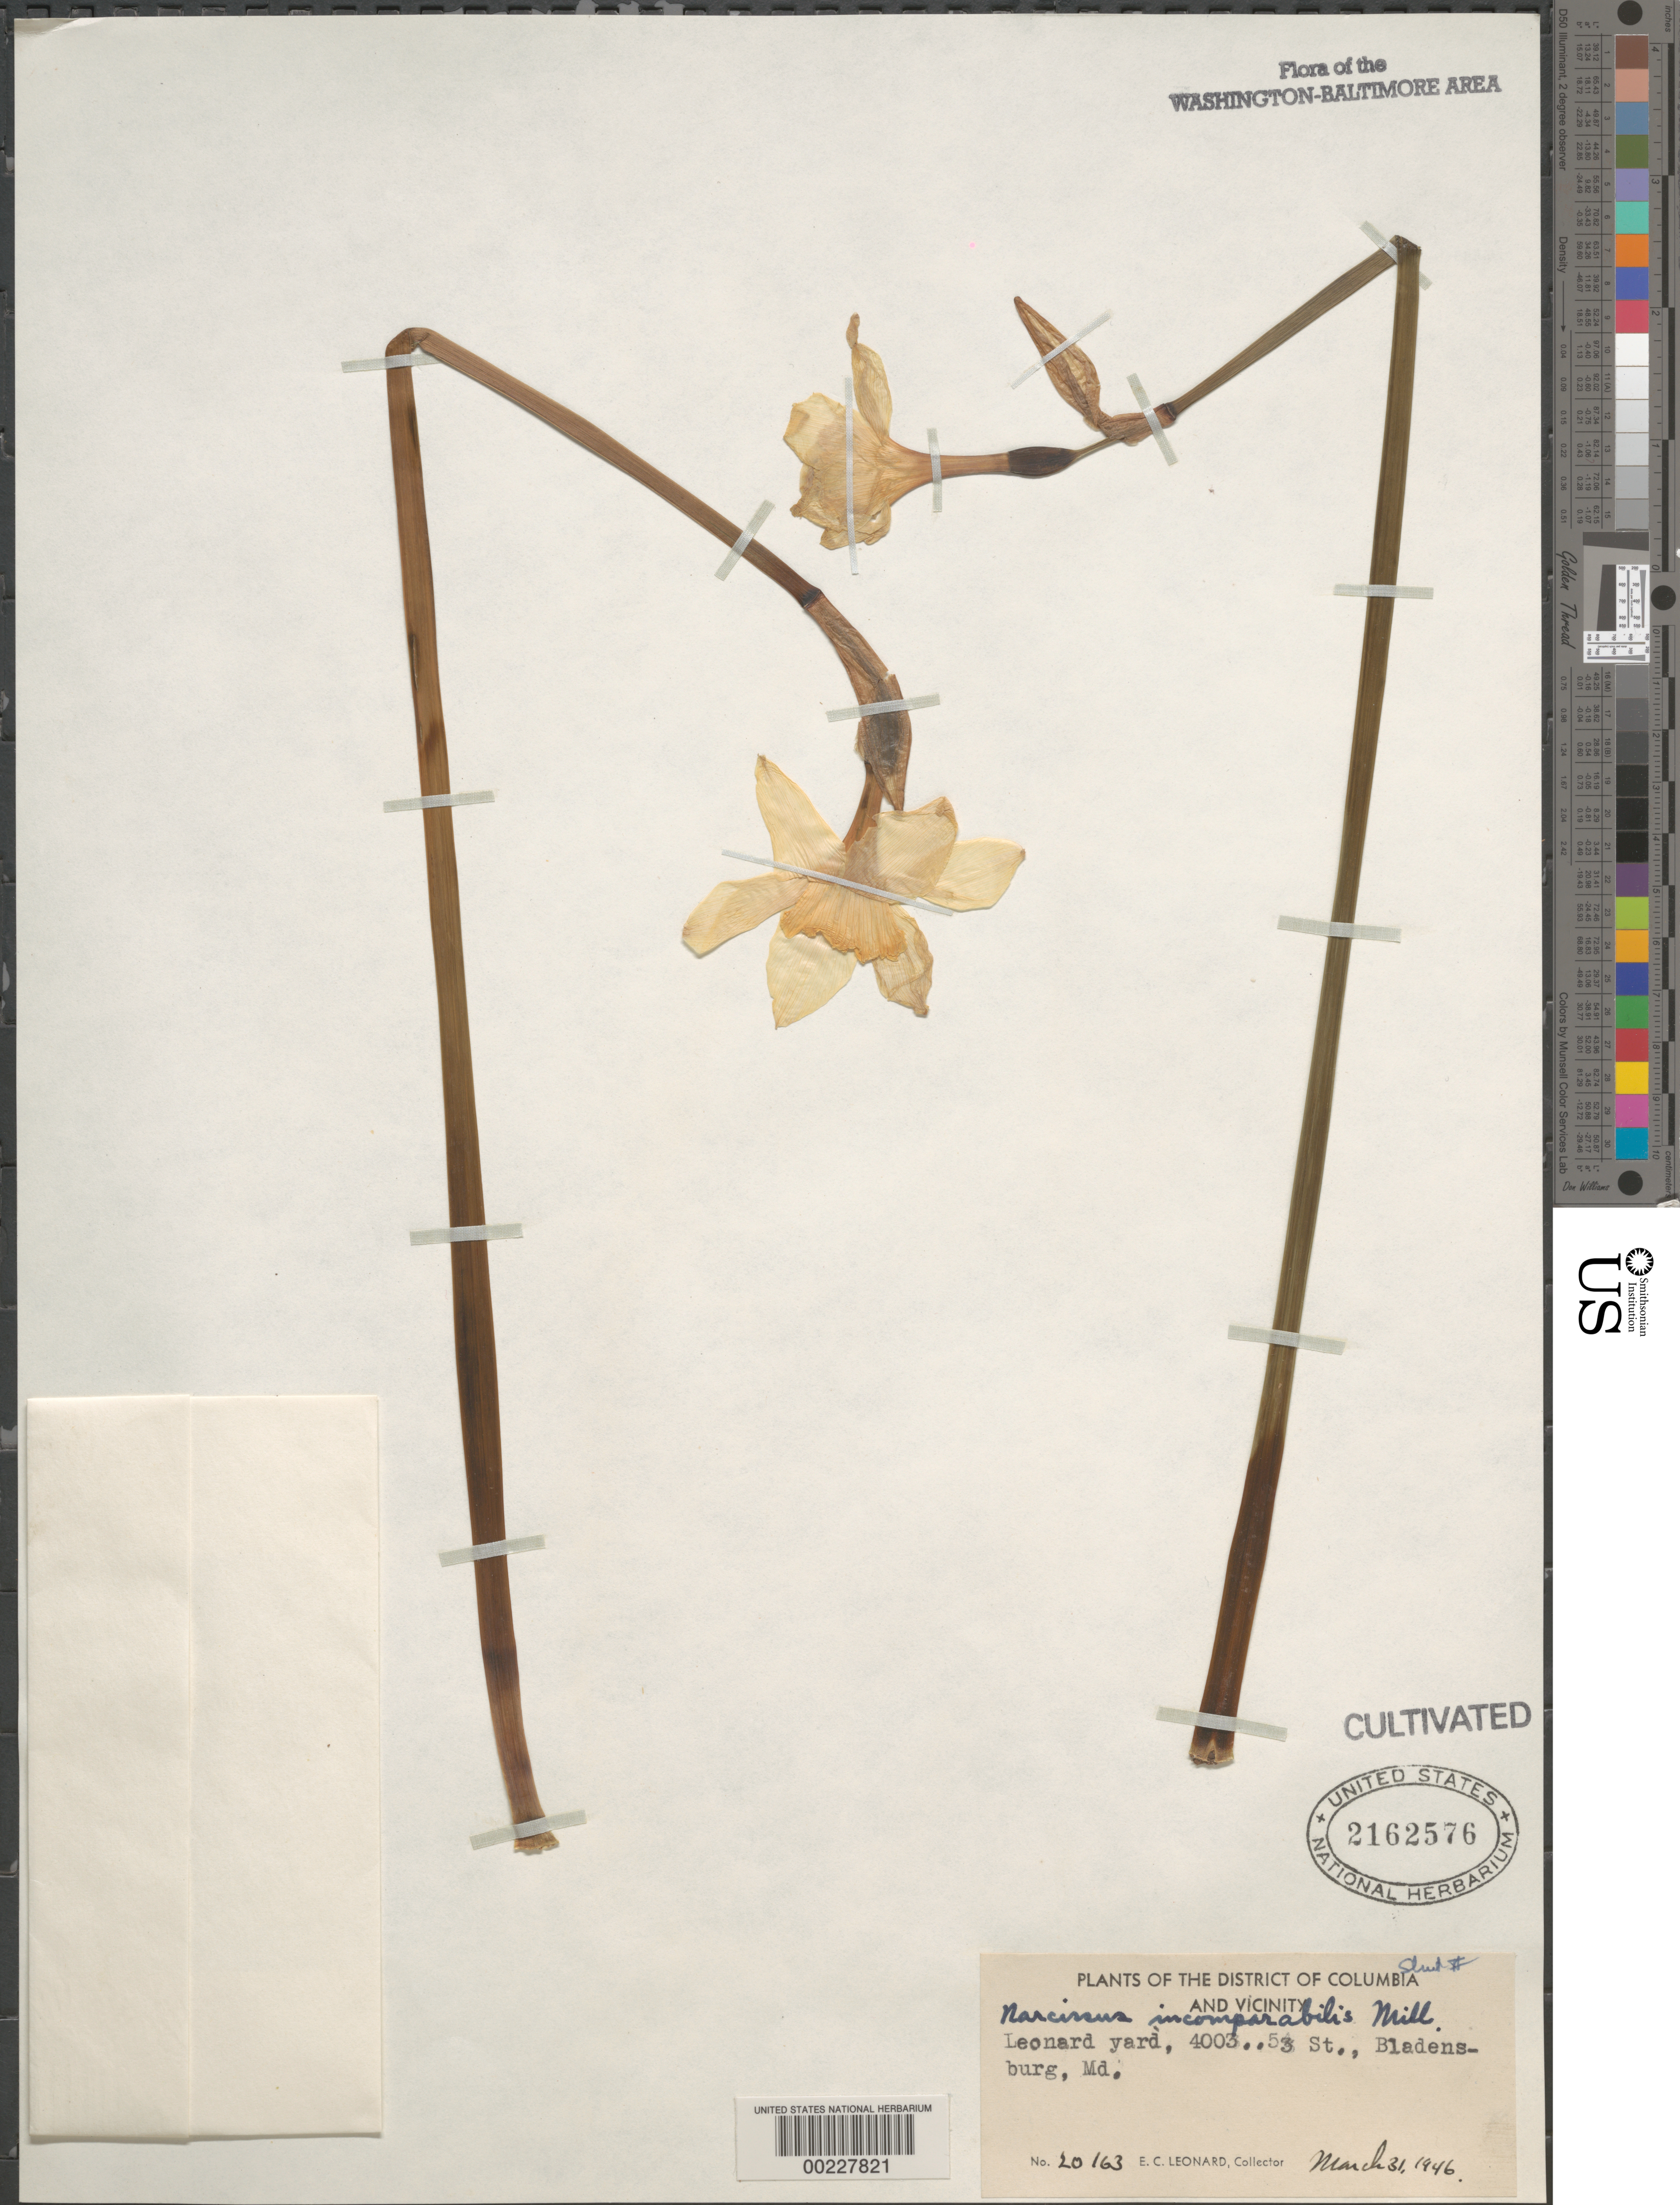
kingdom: Plantae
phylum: Tracheophyta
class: Liliopsida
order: Asparagales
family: Amaryllidaceae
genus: Narcissus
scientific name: Narcissus incomparabilis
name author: Mill.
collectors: E. C. Leonard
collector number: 20163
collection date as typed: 31 Mar 1946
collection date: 1946-03-31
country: United States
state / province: Maryland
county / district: Prince George's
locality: Bladensburg, 4003 53 St., Leonard garden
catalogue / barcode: US 2162576